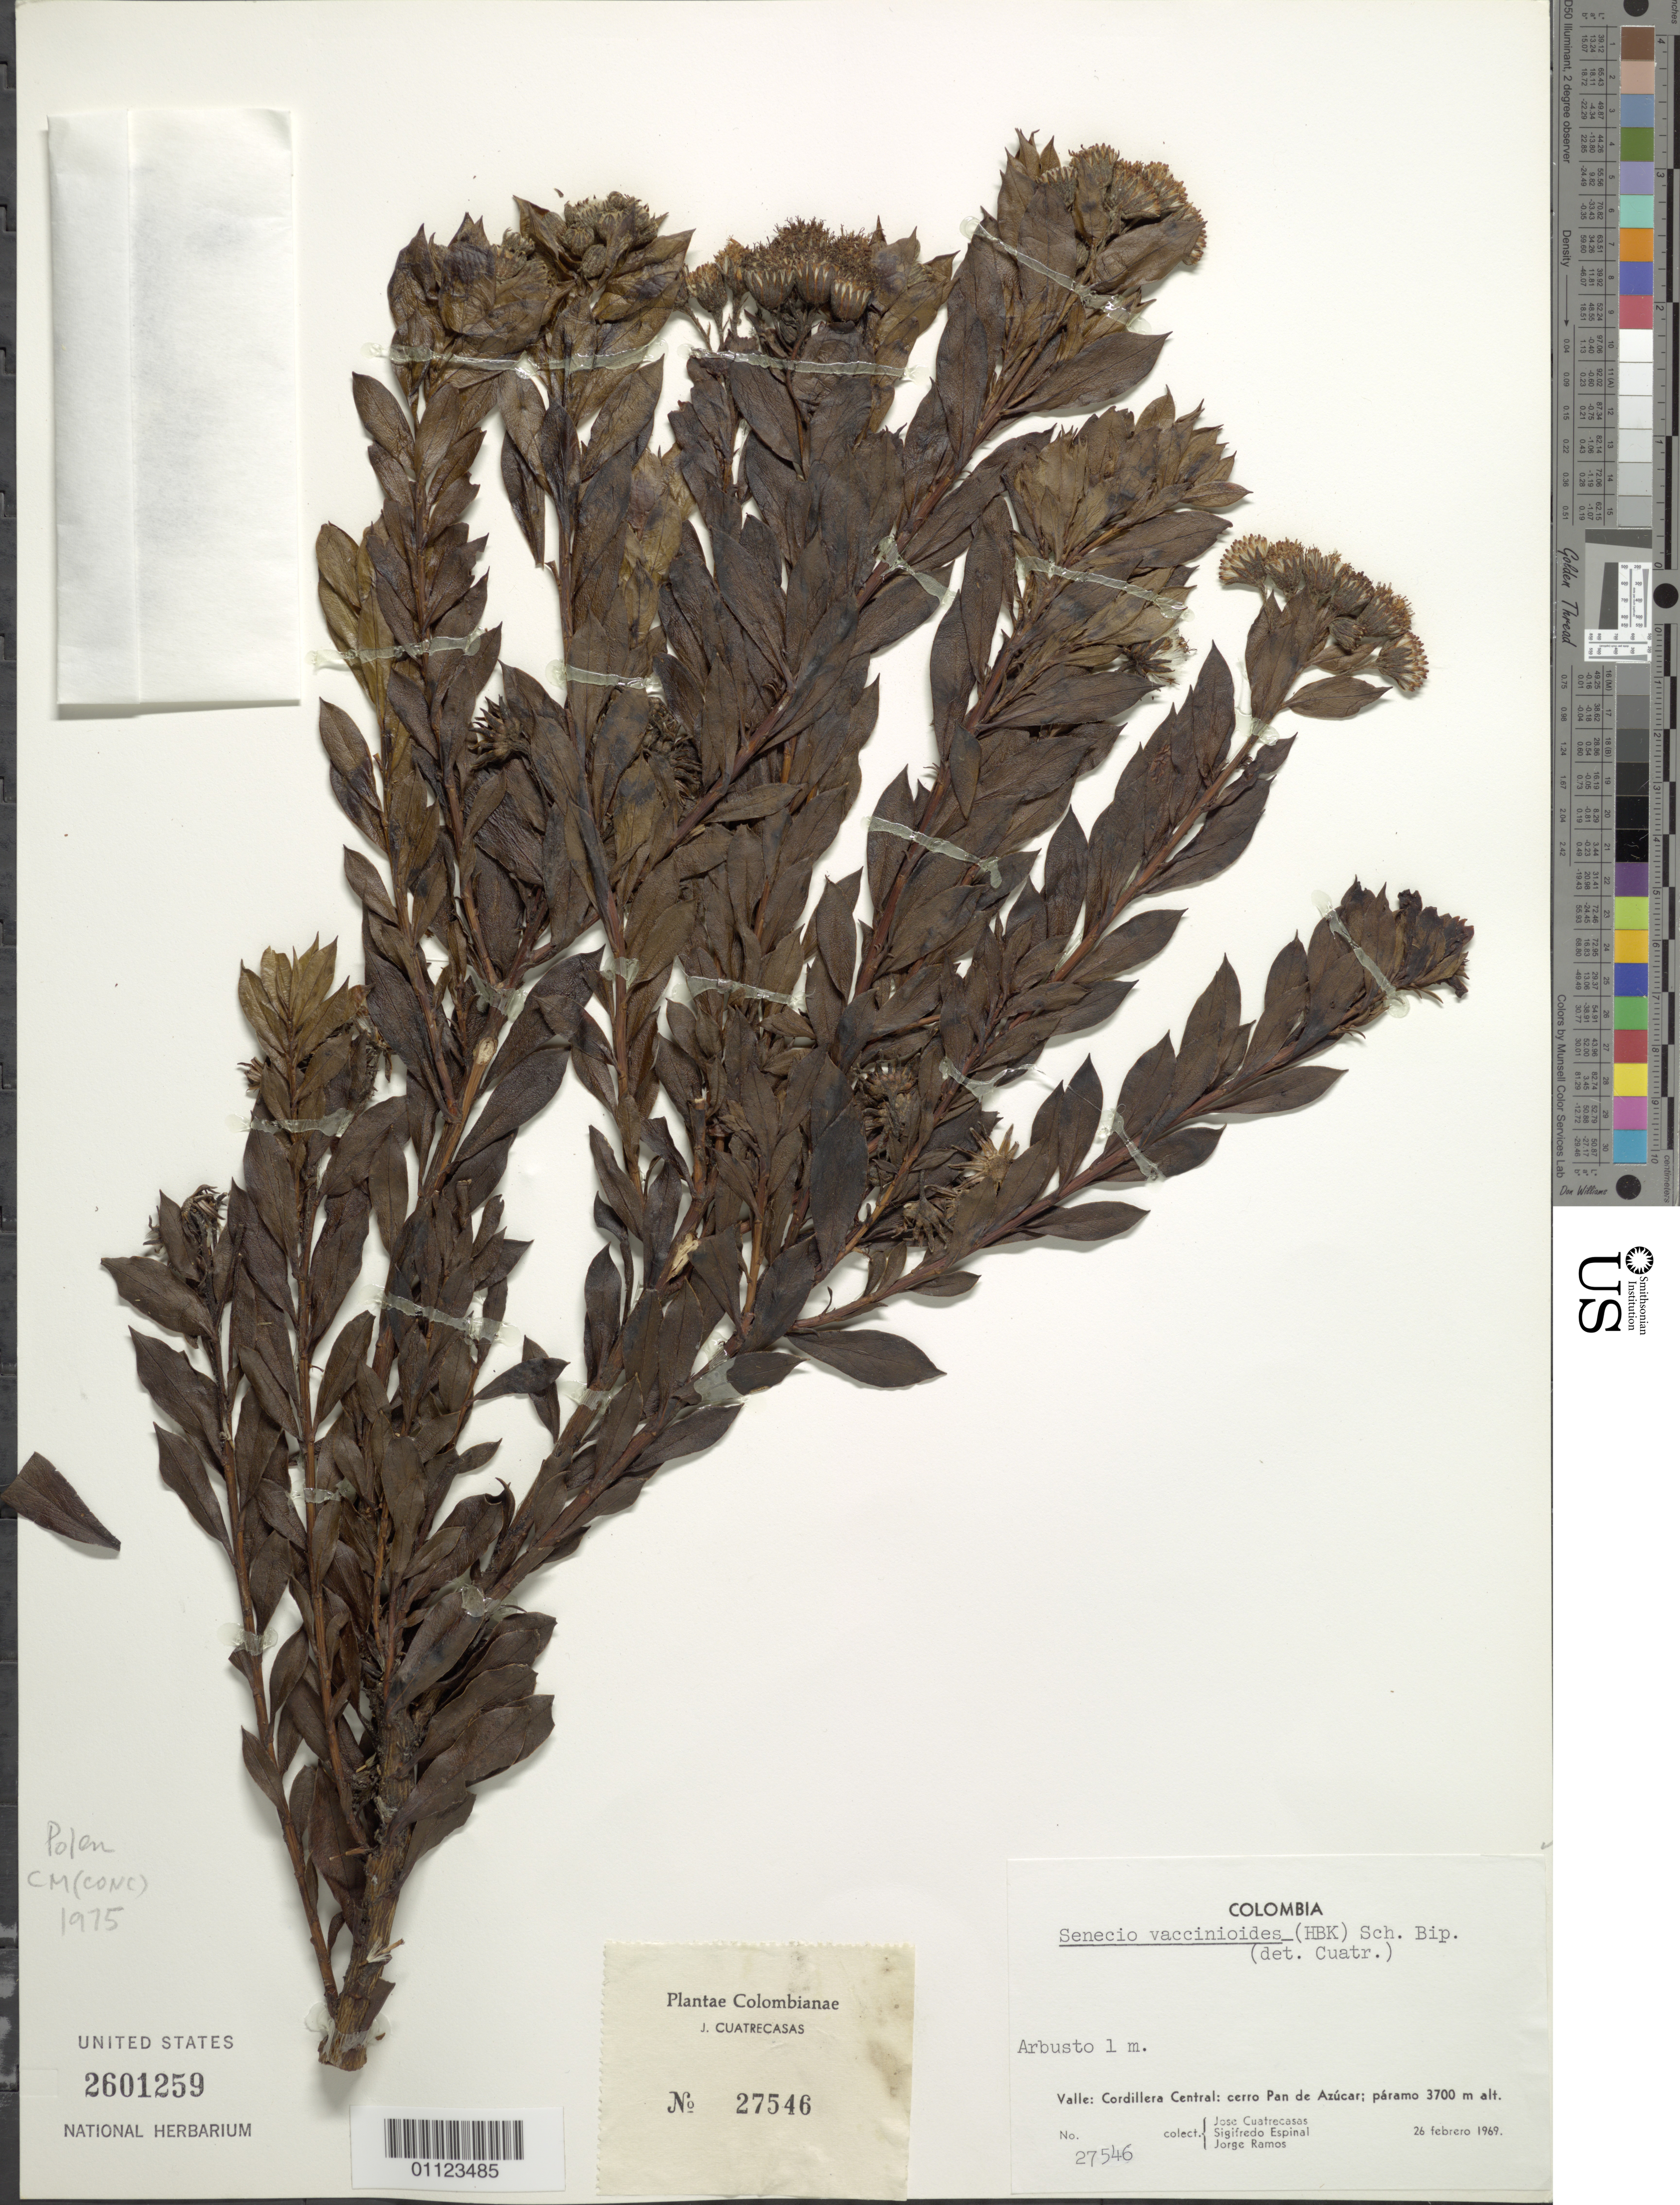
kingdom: Plantae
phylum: Tracheophyta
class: Magnoliopsida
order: Asterales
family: Asteraceae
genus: Pentacalia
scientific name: Pentacalia vaccinioides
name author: (Kunth) Cuatrec.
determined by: Cuatrecasas, J.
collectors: J. Cuatrecasas, L. S. Espinal & J. E. Ramos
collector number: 27546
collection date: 1969-02-26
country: Colombia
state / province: Valle del Cauca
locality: Cordillera Central: cerro Pan de Azúcar.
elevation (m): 3700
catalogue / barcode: US 2601259